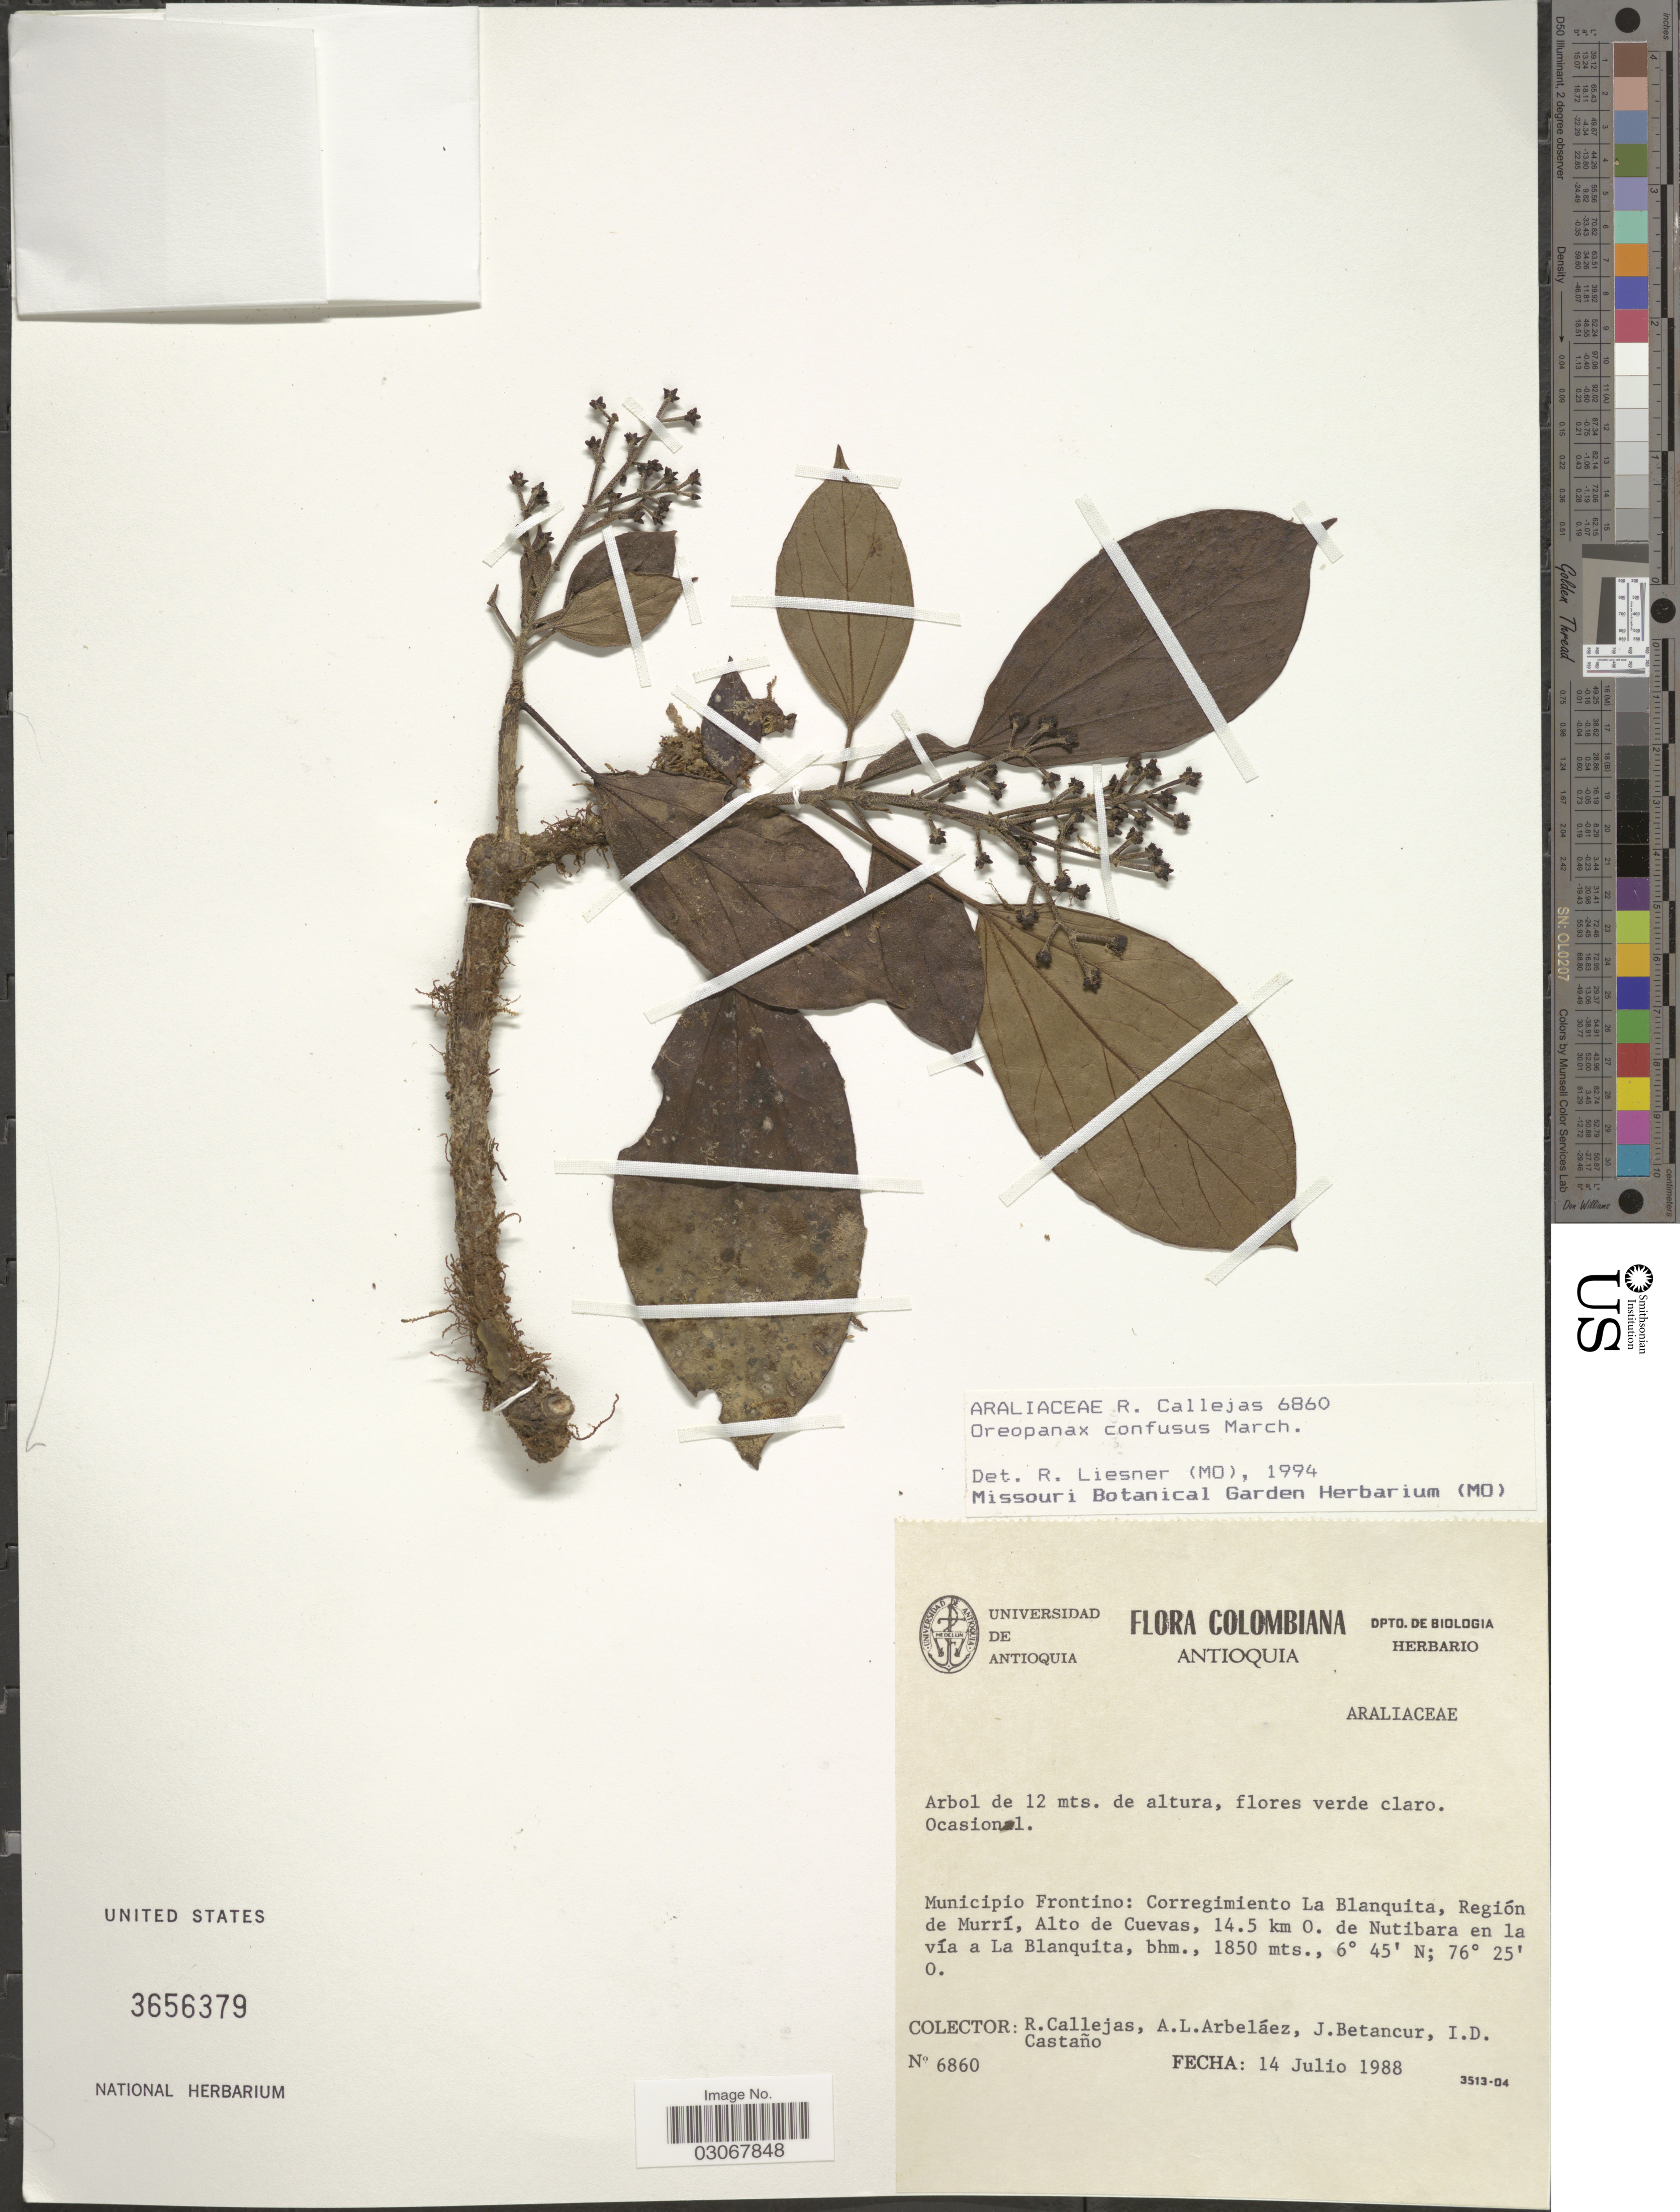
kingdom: Plantae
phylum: Tracheophyta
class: Magnoliopsida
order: Apiales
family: Araliaceae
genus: Oreopanax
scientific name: Oreopanax confusus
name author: March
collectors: R. Callejas, A. Arbeláez Alvarez, J. Betancur & I. Castaño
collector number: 6860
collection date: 1988-07-14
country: Colombia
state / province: Antioquia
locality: Municipio Frontino: Corregimiento La Blanquita, Región de Murrí, Alto de Cuevas, 14.5 km O. de Nutibara en la vía a La Blanquita, bhm.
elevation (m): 1850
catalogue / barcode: US 3656379